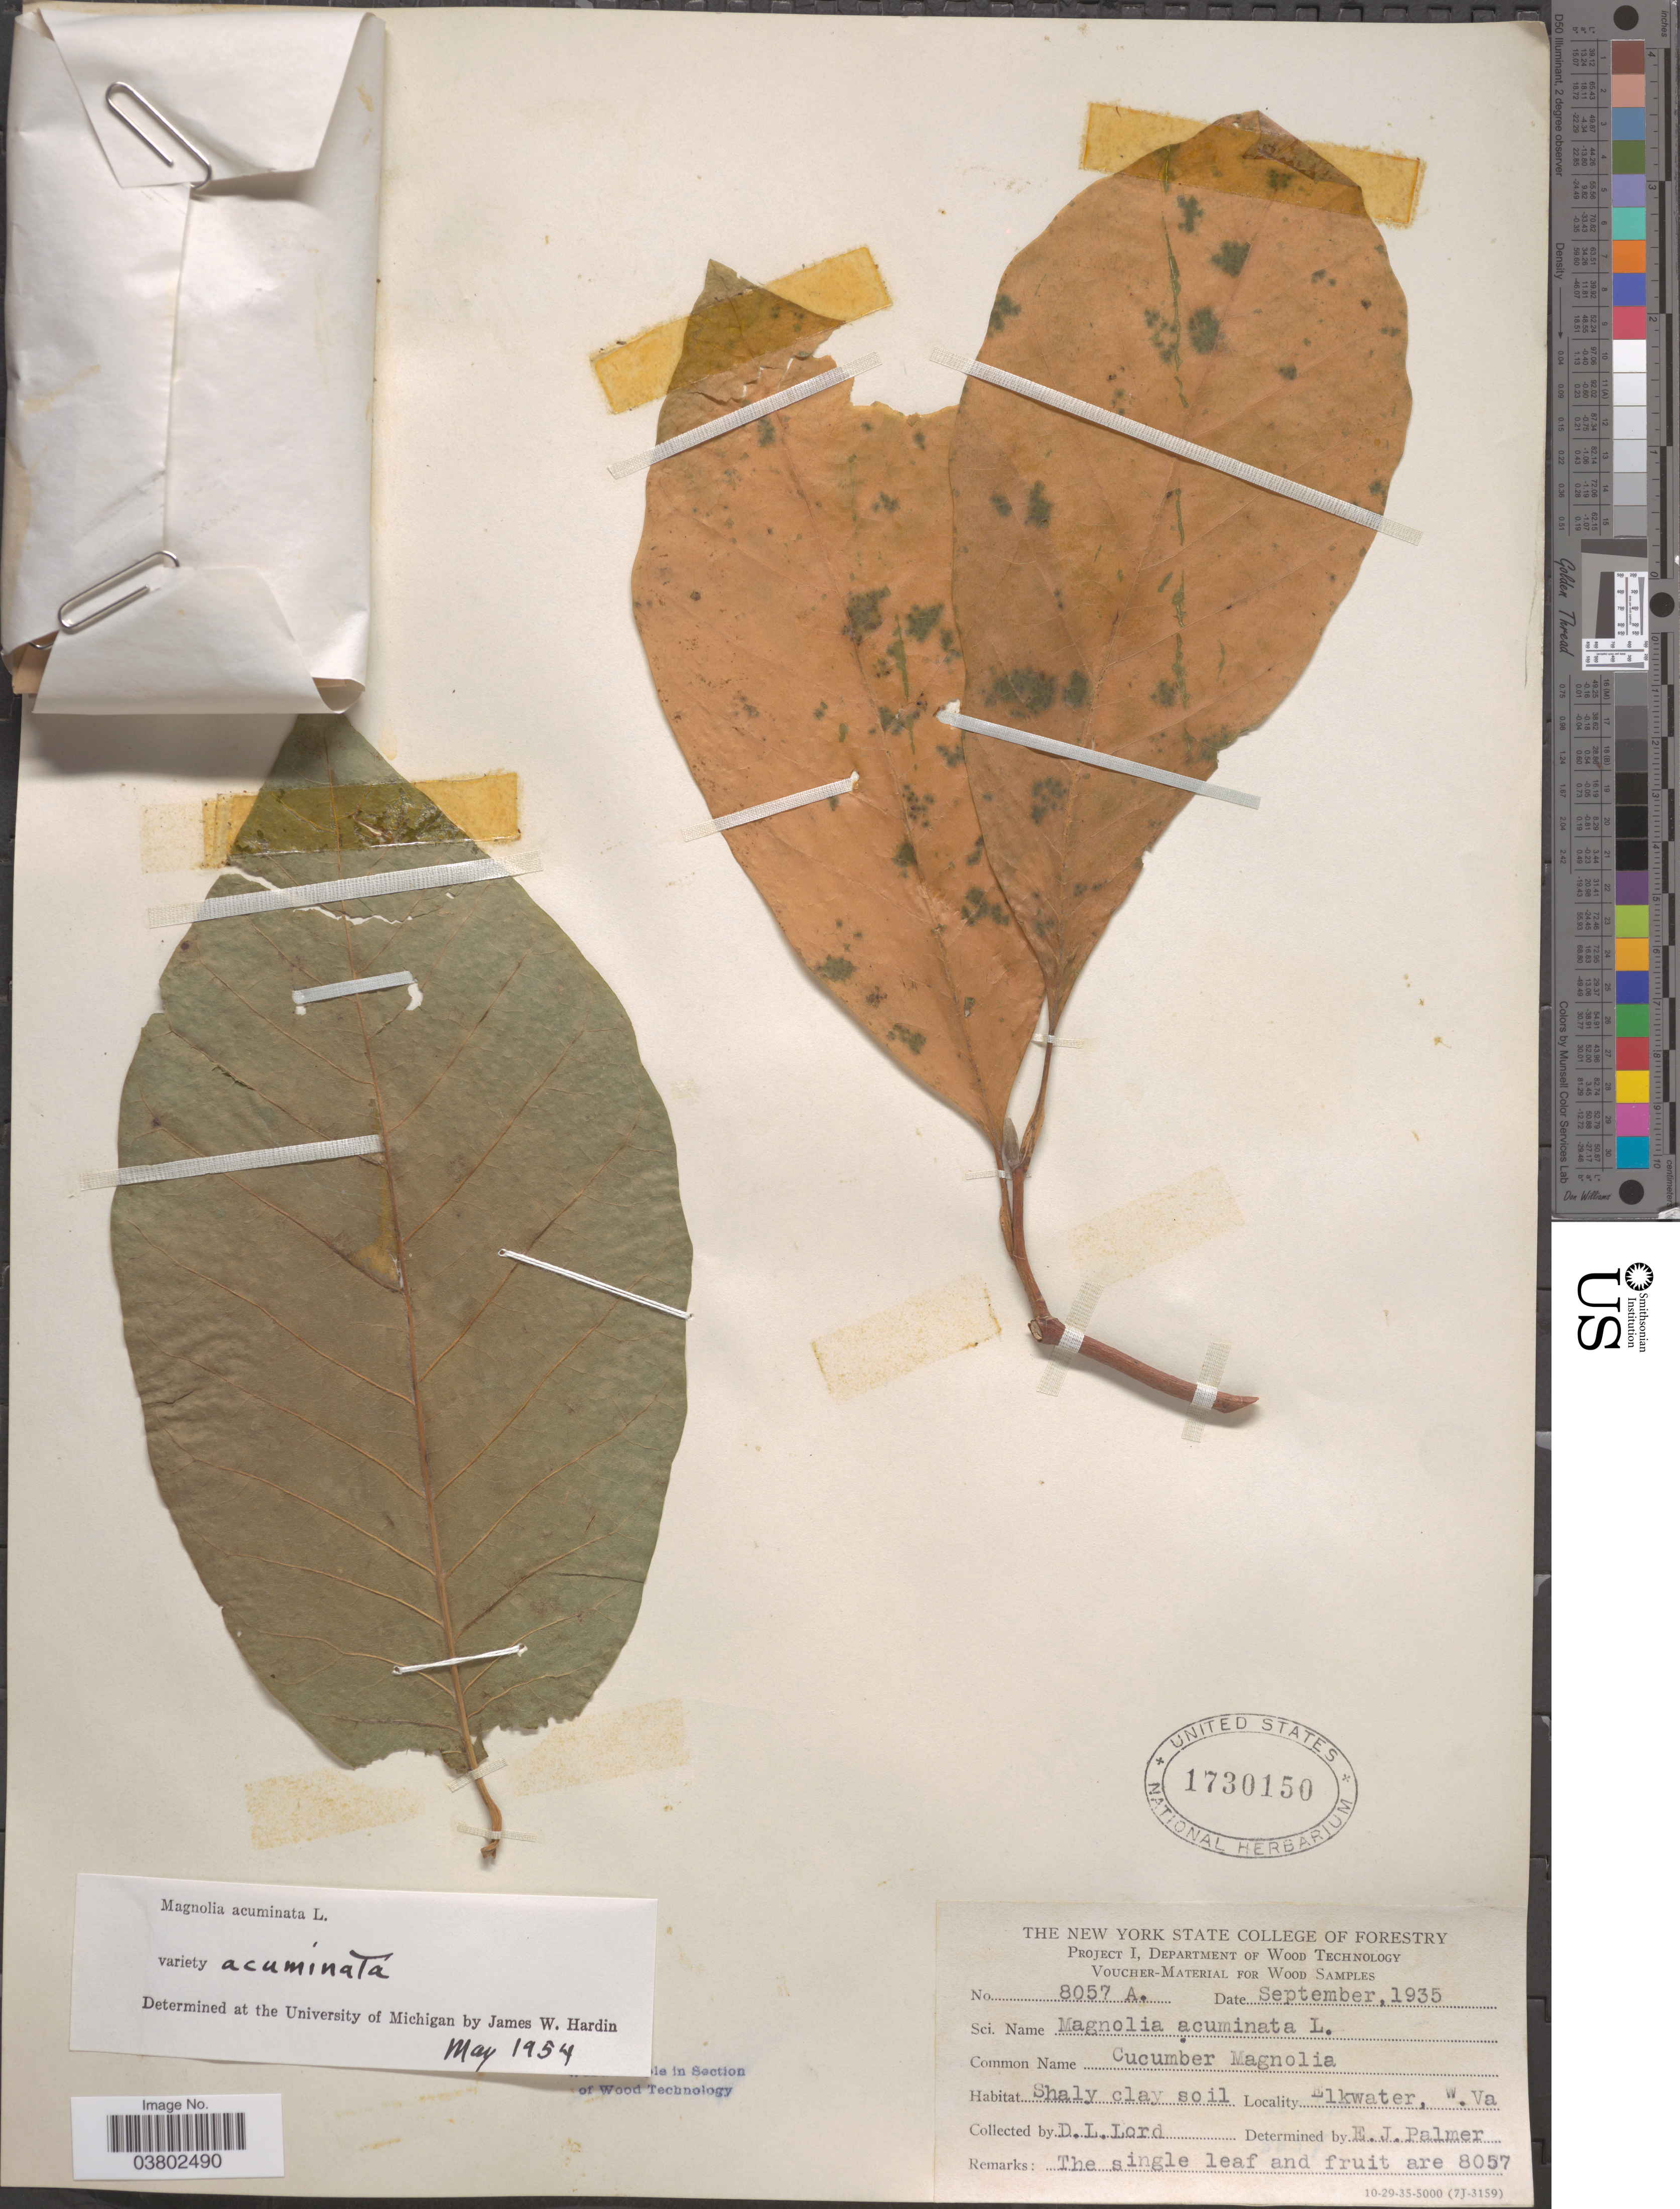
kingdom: Plantae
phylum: Tracheophyta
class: Magnoliopsida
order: Magnoliales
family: Magnoliaceae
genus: Magnolia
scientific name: Magnolia acuminata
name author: (L.) L.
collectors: D. Lord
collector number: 8057A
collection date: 1935-09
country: United States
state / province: West Virginia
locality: Elkwater.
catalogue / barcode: US 1730150